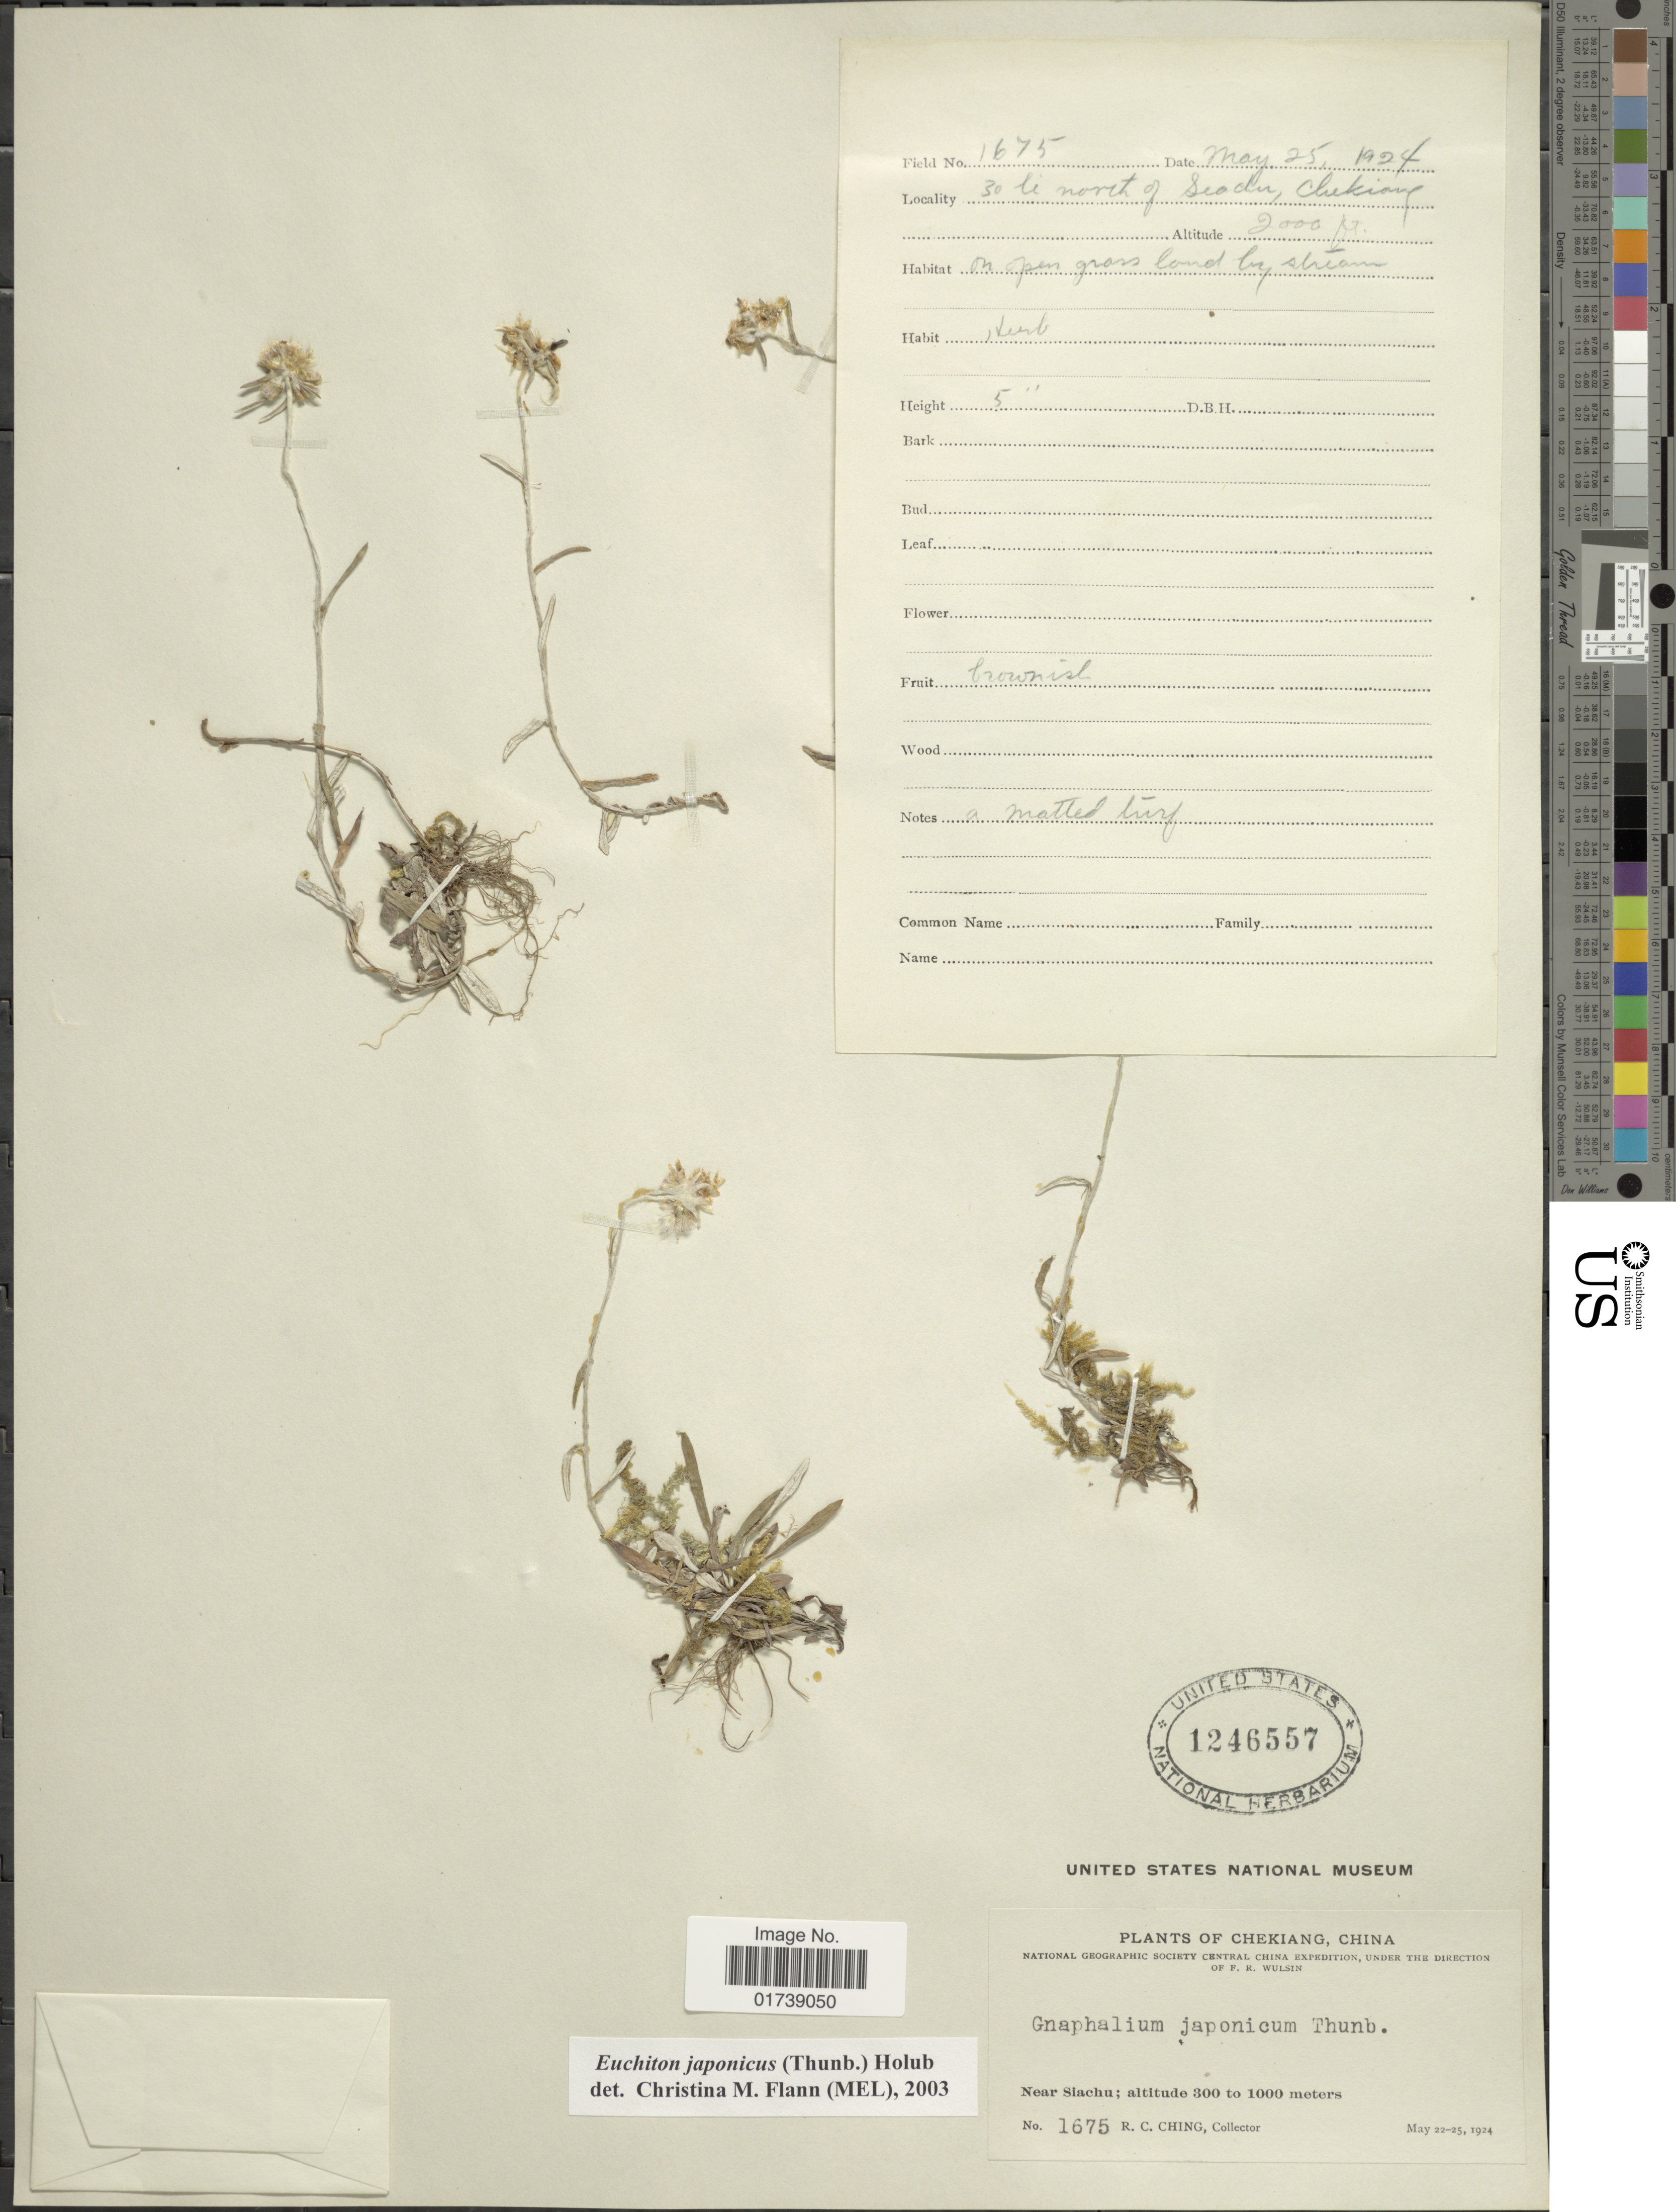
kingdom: Plantae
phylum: Tracheophyta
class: Magnoliopsida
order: Asterales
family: Asteraceae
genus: Euchiton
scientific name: Euchiton japonicus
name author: (Thunb.) Anderb.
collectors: R. C. Ching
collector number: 1675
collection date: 1924-05-22/1924-05-25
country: China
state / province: Zhejiang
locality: Chekiang, near Siachu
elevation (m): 300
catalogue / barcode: US 1246557